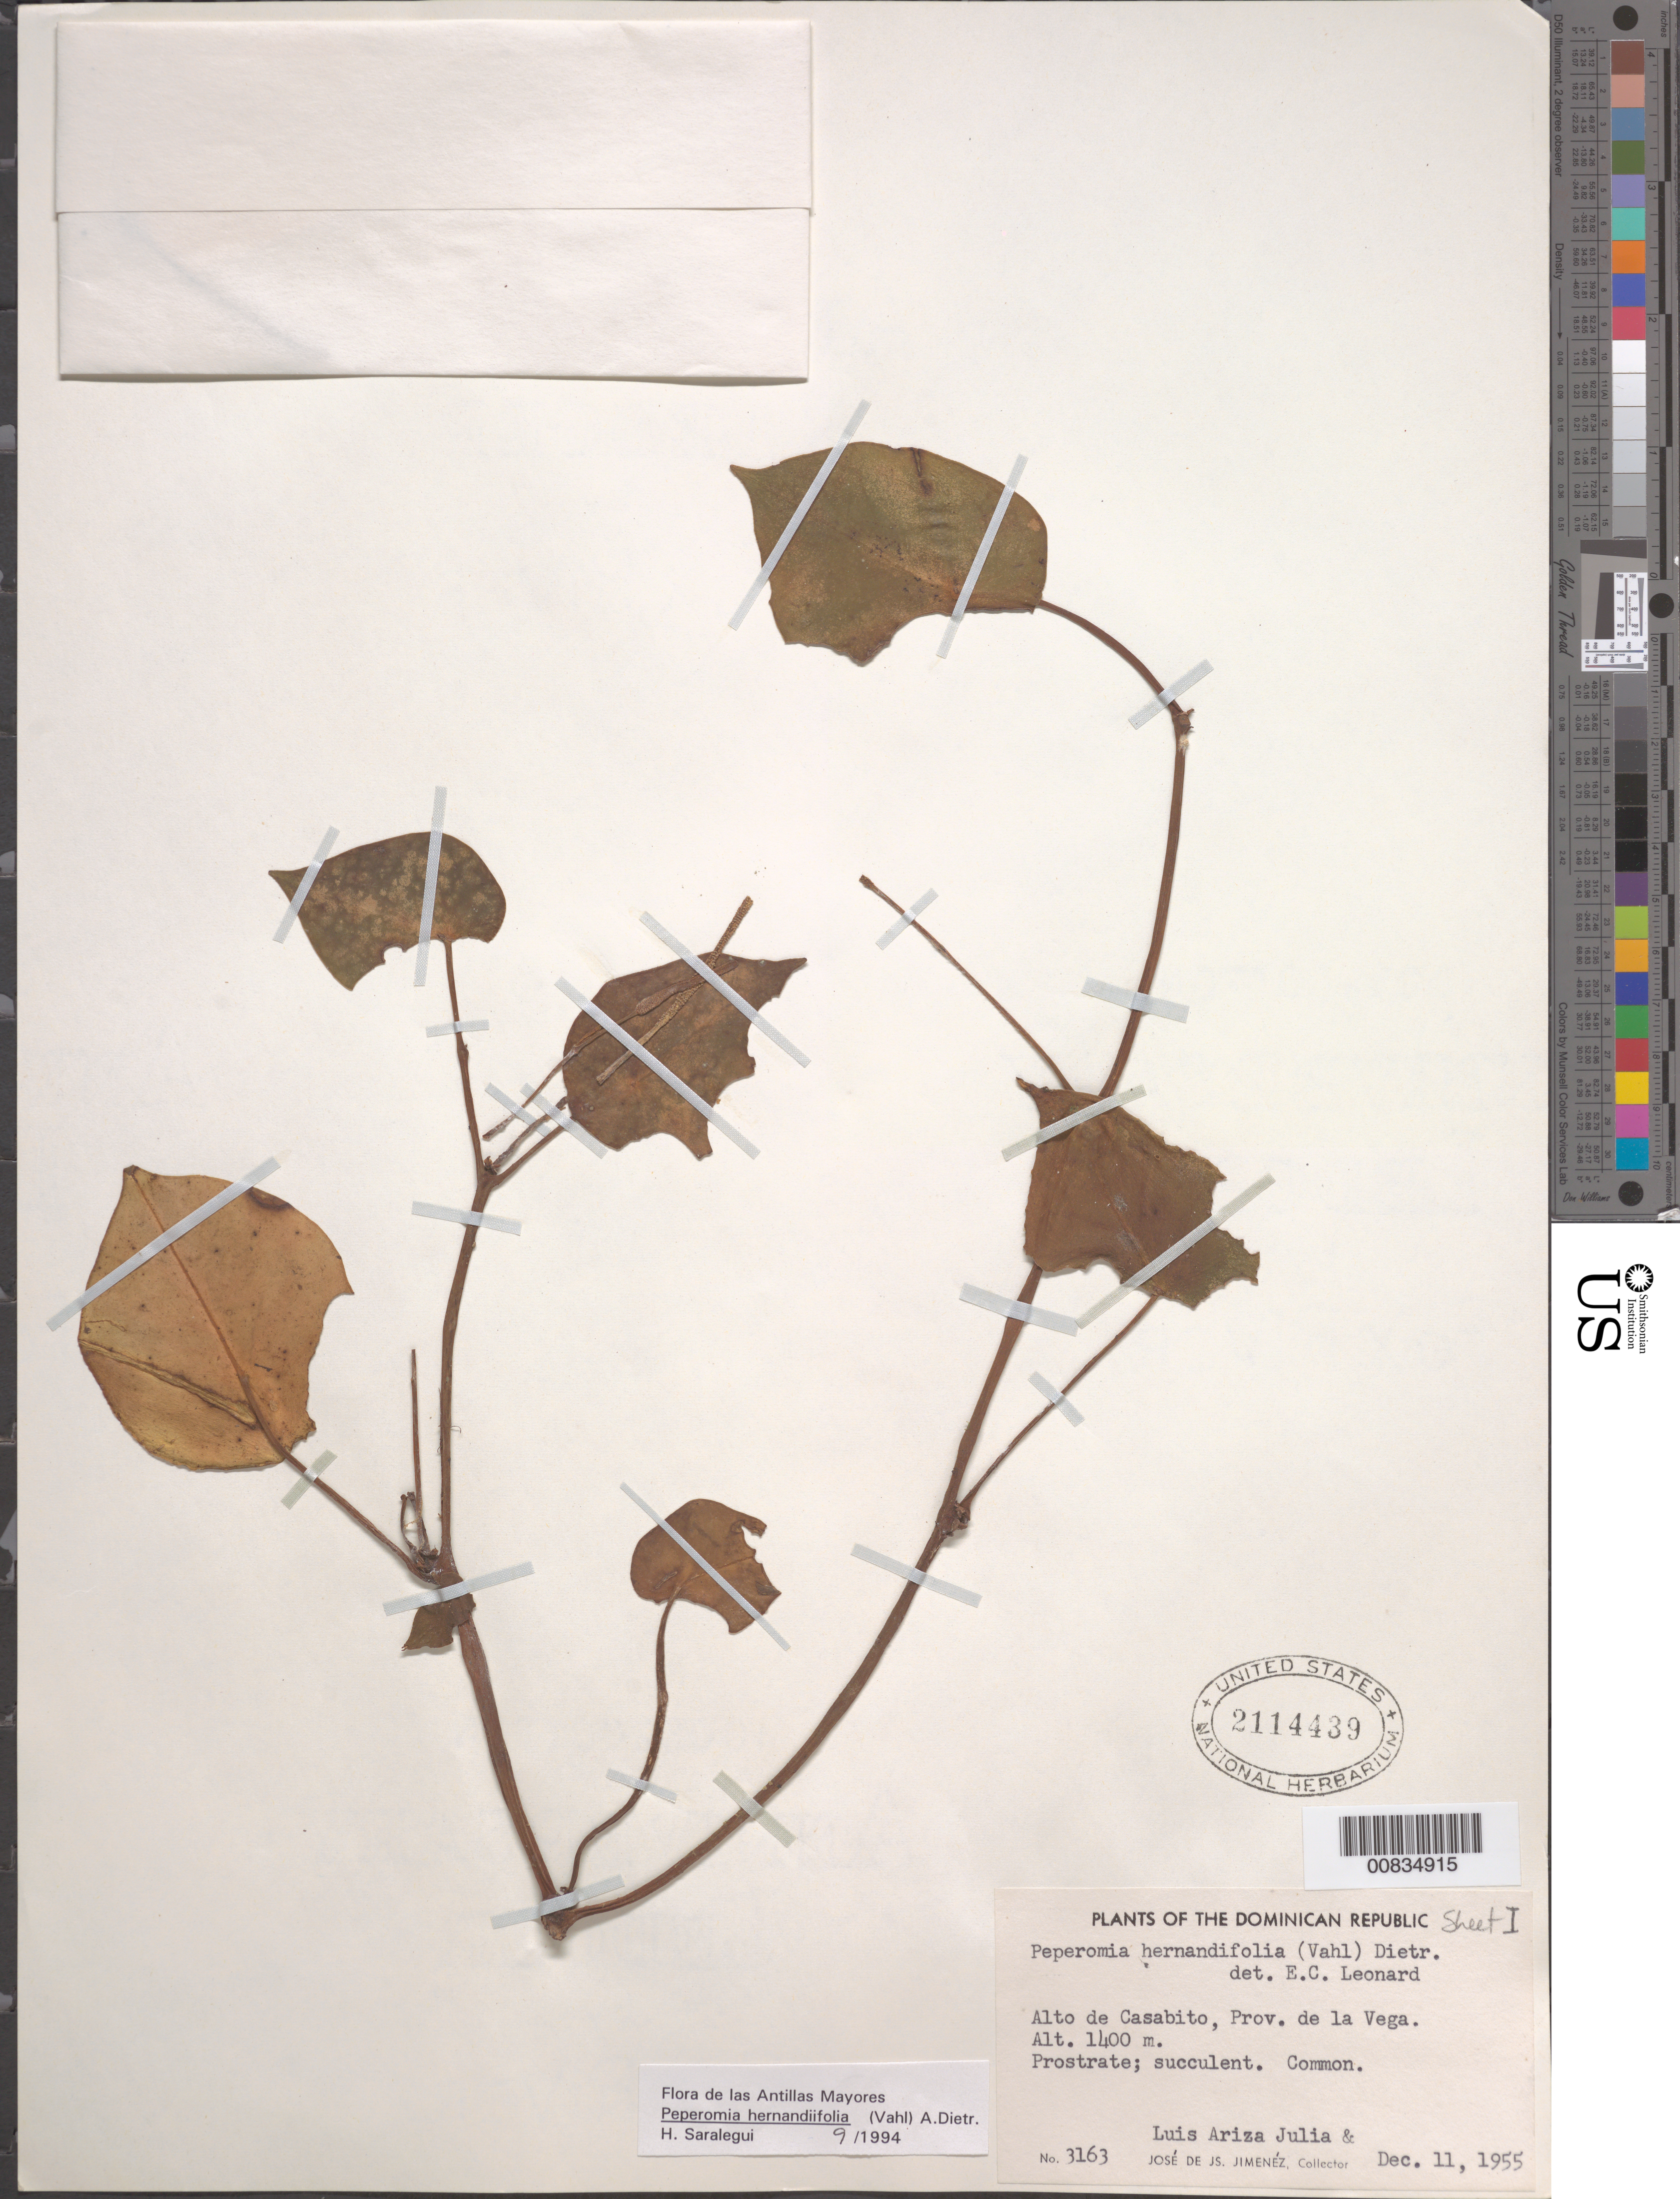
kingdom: Plantae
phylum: Tracheophyta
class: Magnoliopsida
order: Piperales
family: Piperaceae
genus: Peperomia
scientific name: Peperomia hernandiifolia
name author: (Vahl) A. Dietr.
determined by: Saralegui Boza, H., (HAJB), Jardin Botanico Nacional (Habana)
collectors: J. J. Jiménez & L. Ariza-Julia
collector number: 3163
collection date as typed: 11 Dec 1955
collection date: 1955-12-11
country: Dominican Republic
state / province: La Vega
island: Hispaniola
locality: Alto de Casabito.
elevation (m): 1400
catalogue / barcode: US 2114439